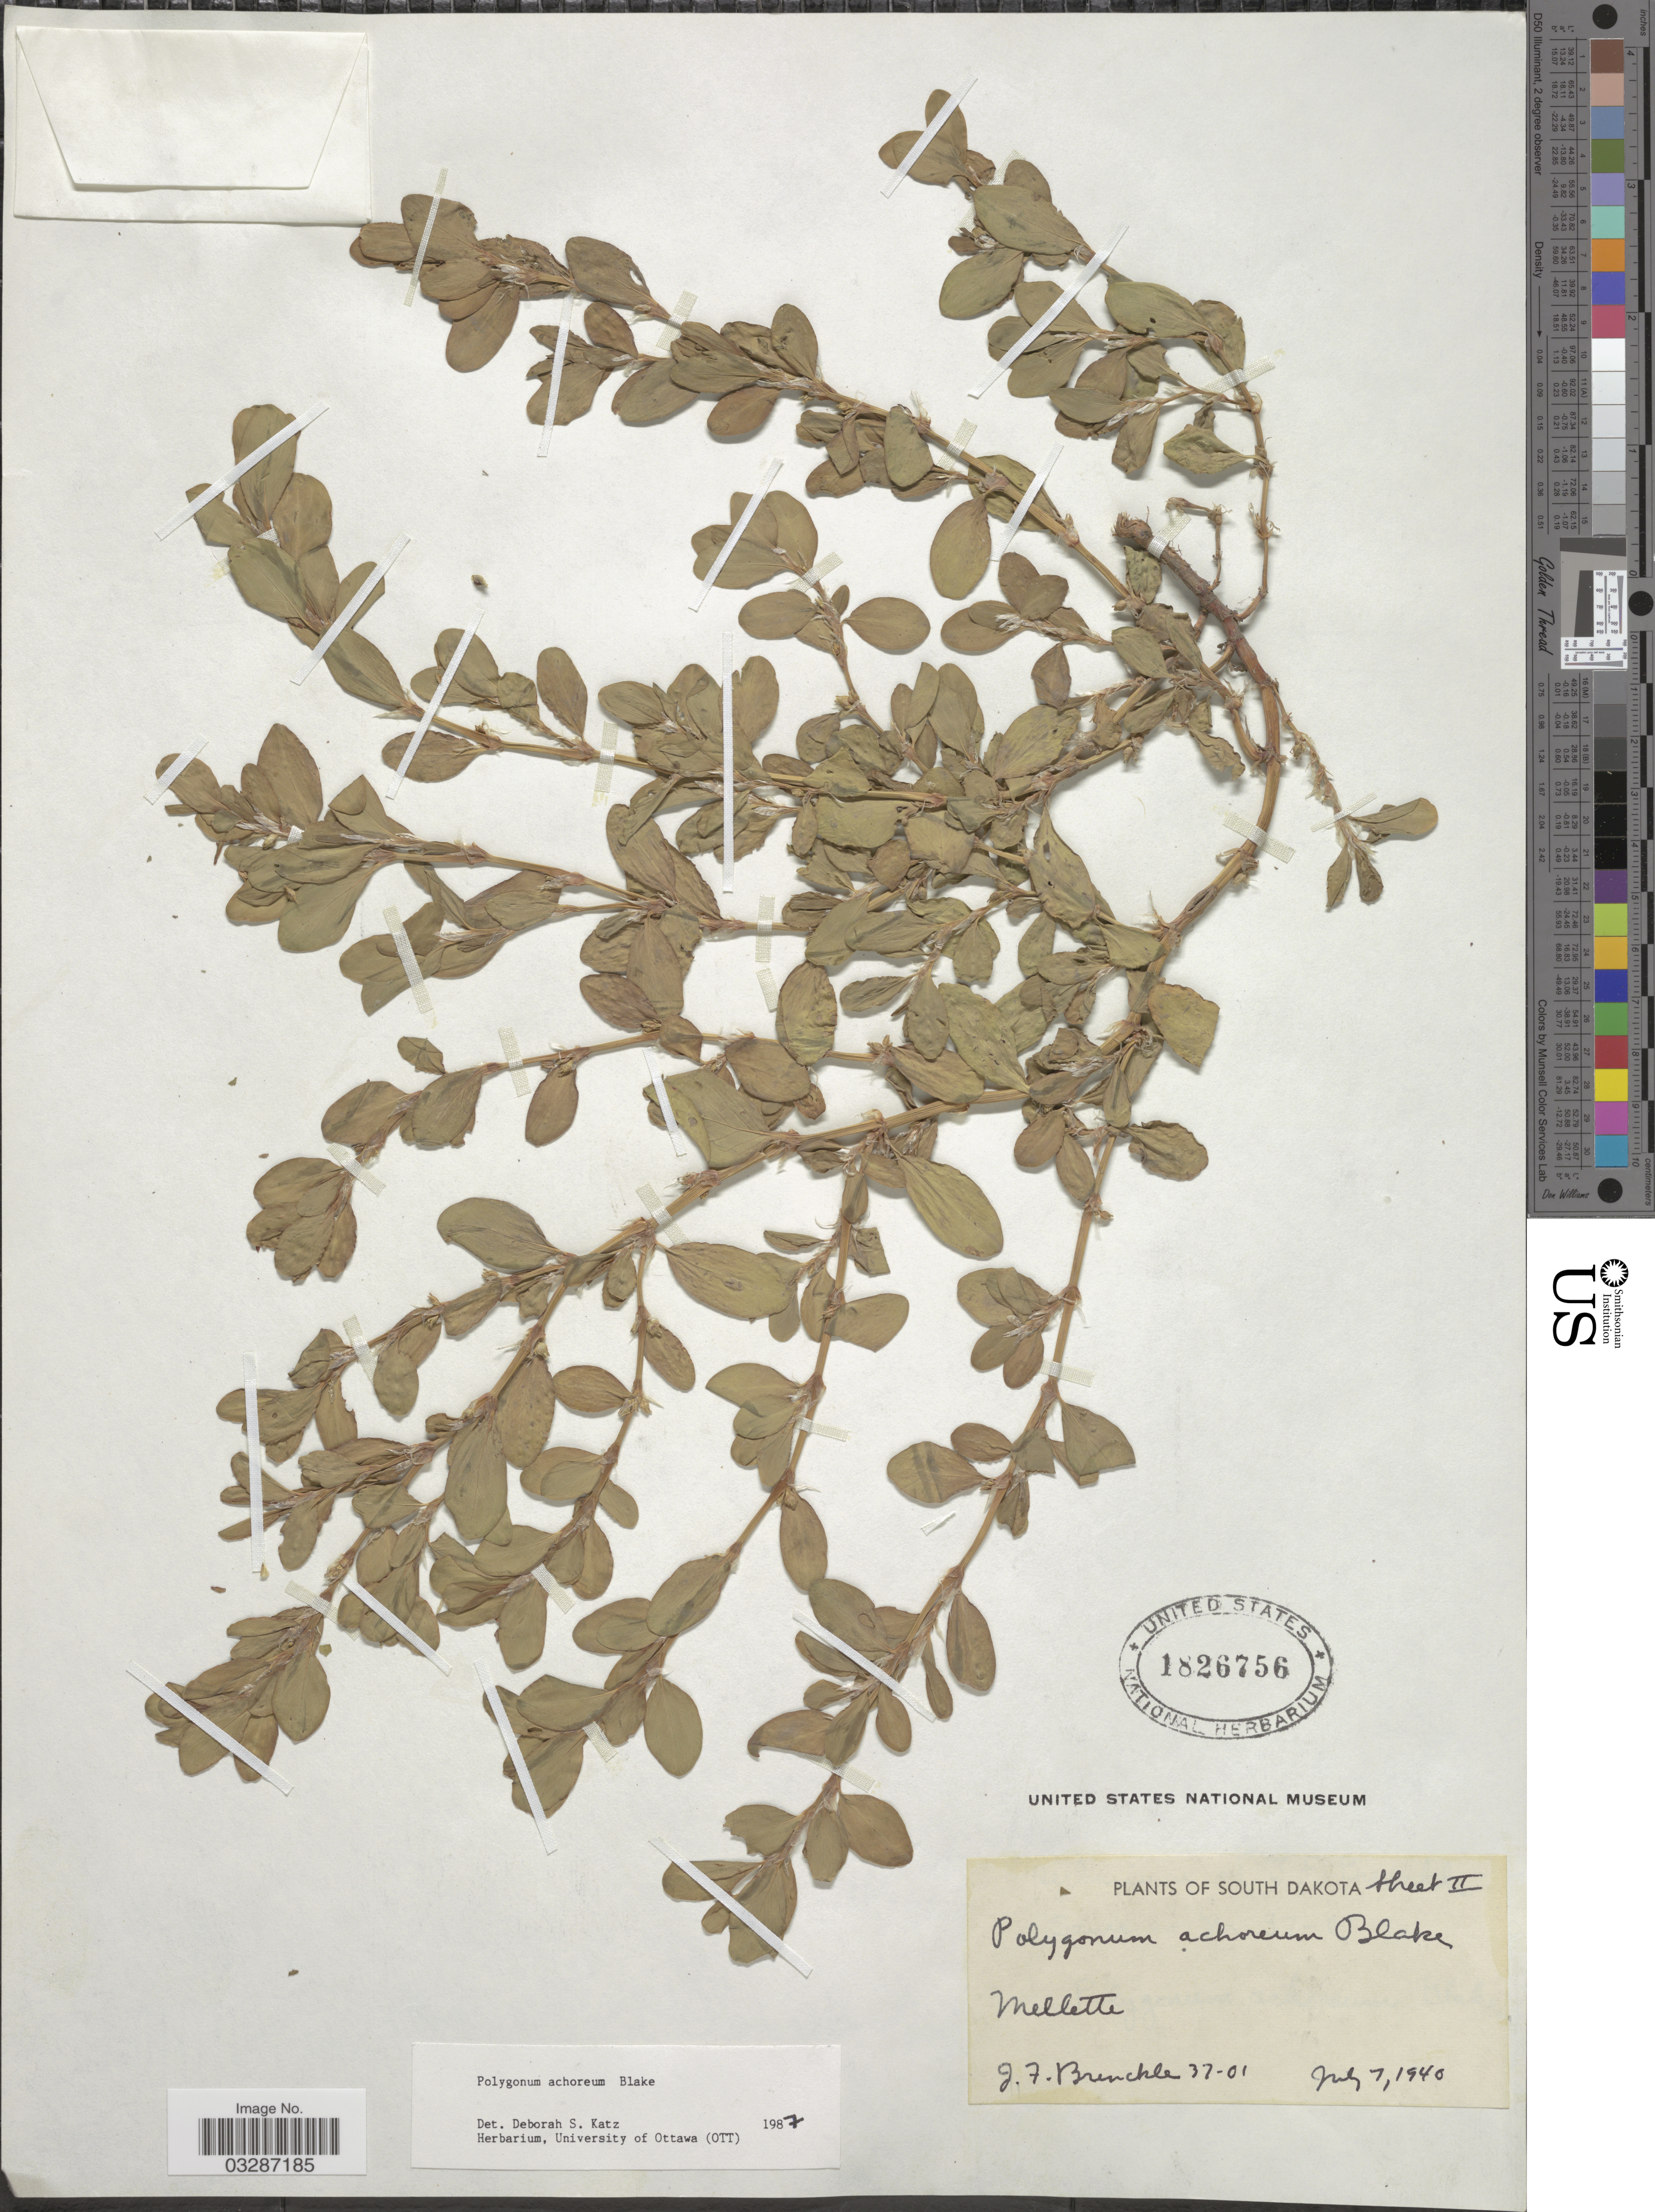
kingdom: Plantae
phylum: Tracheophyta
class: Magnoliopsida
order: Caryophyllales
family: Polygonaceae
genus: Polygonum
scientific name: Polygonum achoreum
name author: S.F. Blake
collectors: J. Brenckle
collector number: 37-01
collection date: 1940-07-07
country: United States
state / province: South Dakota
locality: Mellette.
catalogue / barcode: US 1826756